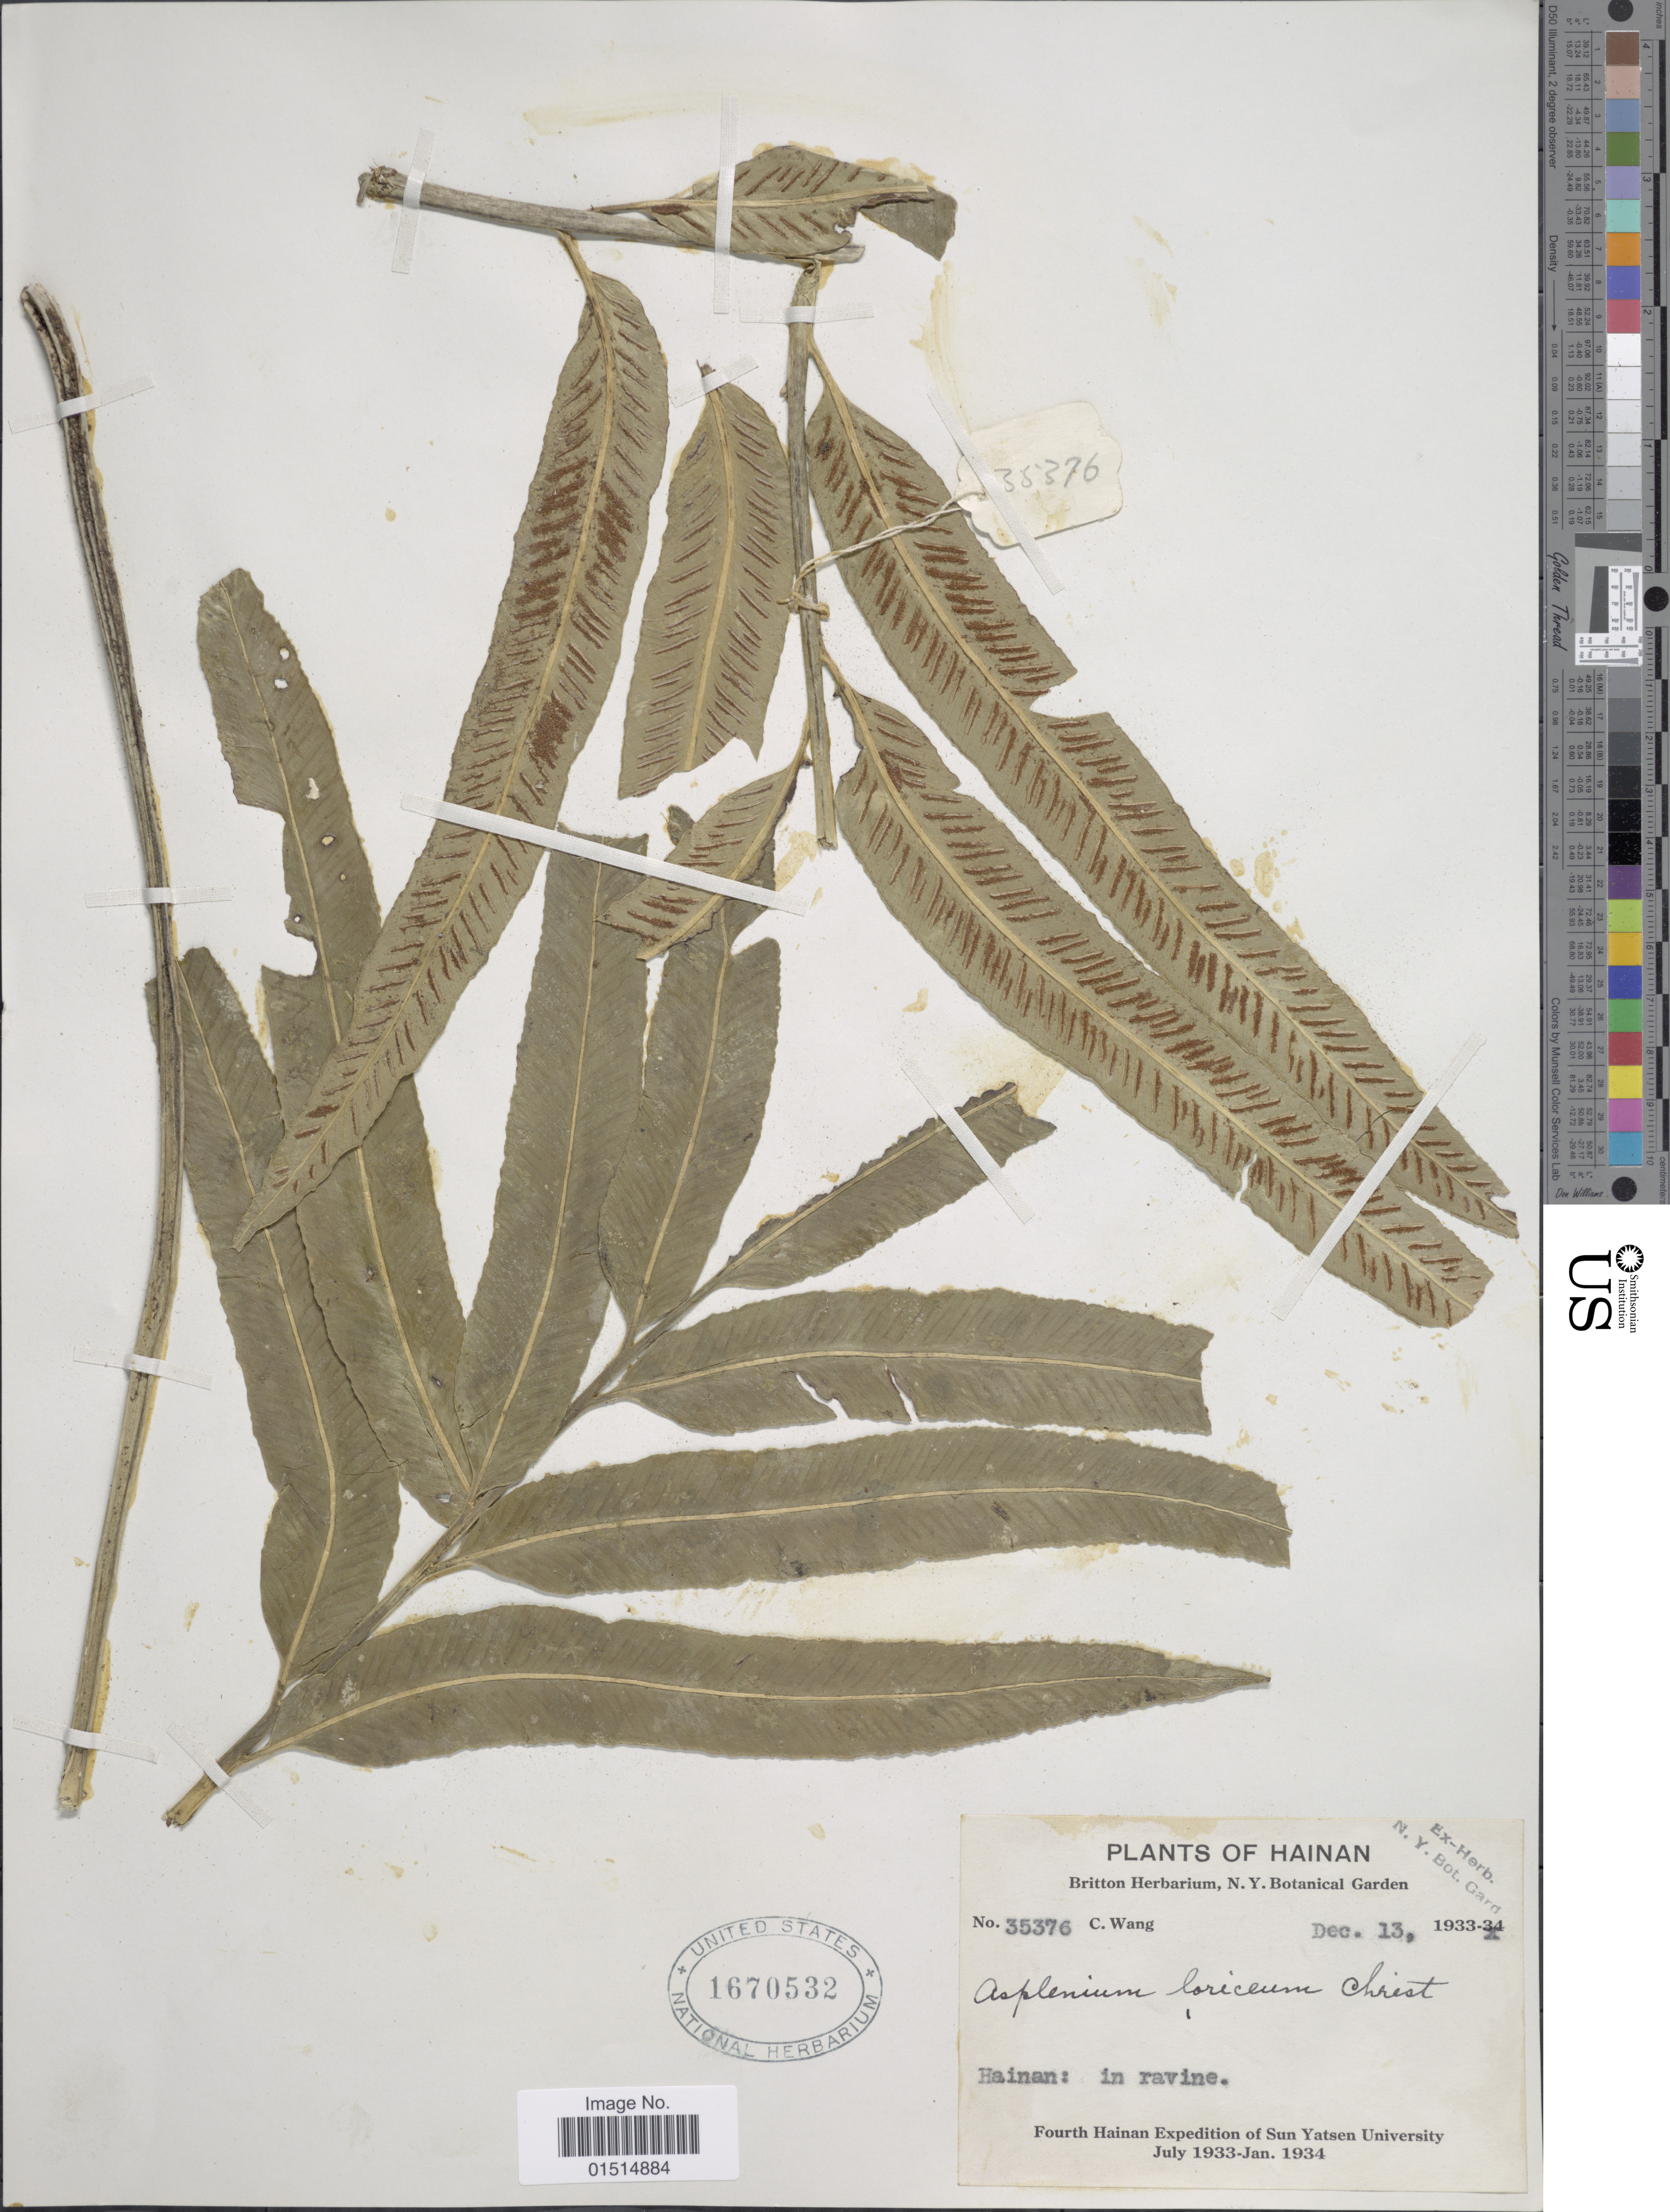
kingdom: Plantae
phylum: Tracheophyta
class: Polypodiopsida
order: Polypodiales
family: Aspleniaceae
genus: Asplenium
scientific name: Asplenium formosae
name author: Christ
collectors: C. Wang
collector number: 35376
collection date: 1933-12-13/1934-12-13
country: China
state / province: Hainan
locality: Hainan: in Ravine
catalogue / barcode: US 1670532